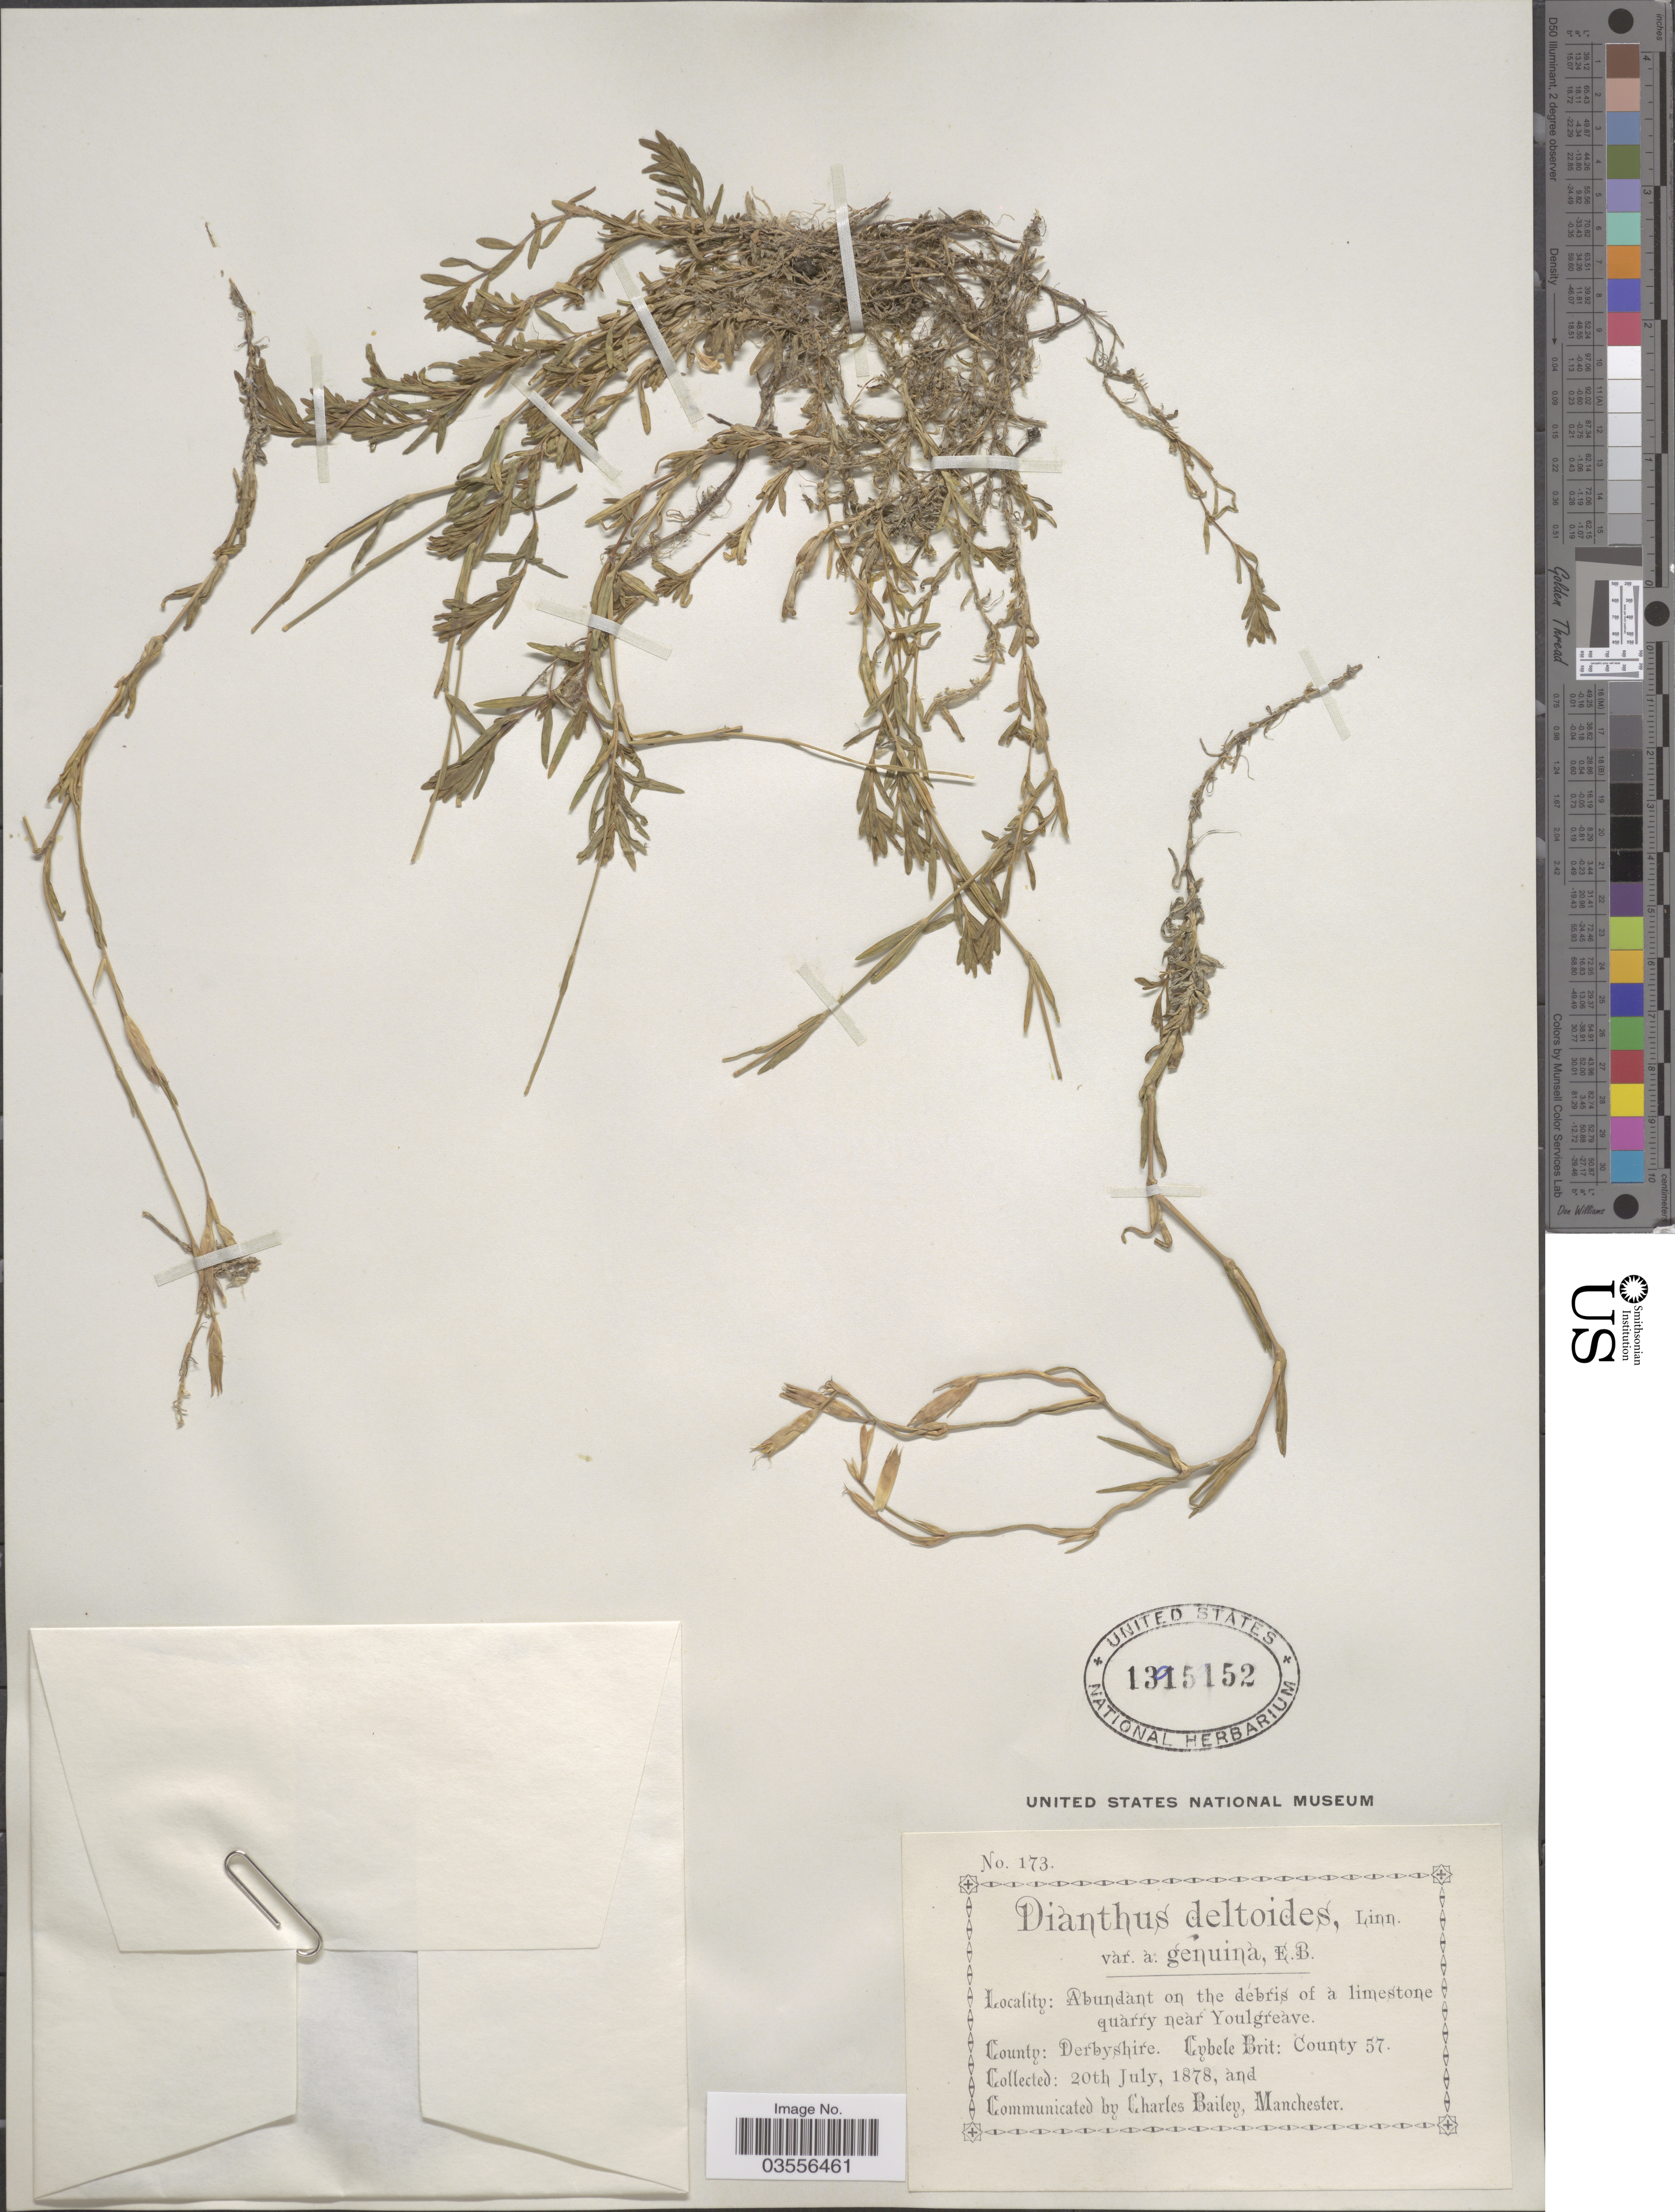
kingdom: Plantae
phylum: Tracheophyta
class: Magnoliopsida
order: Caryophyllales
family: Caryophyllaceae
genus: Dianthus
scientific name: Dianthus deltoides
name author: L.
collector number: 173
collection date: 1878-07-20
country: United Kingdom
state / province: England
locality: Near Youlgreàve. County: Derbyshire. Cybele Brit: County 57.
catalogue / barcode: US 1395152